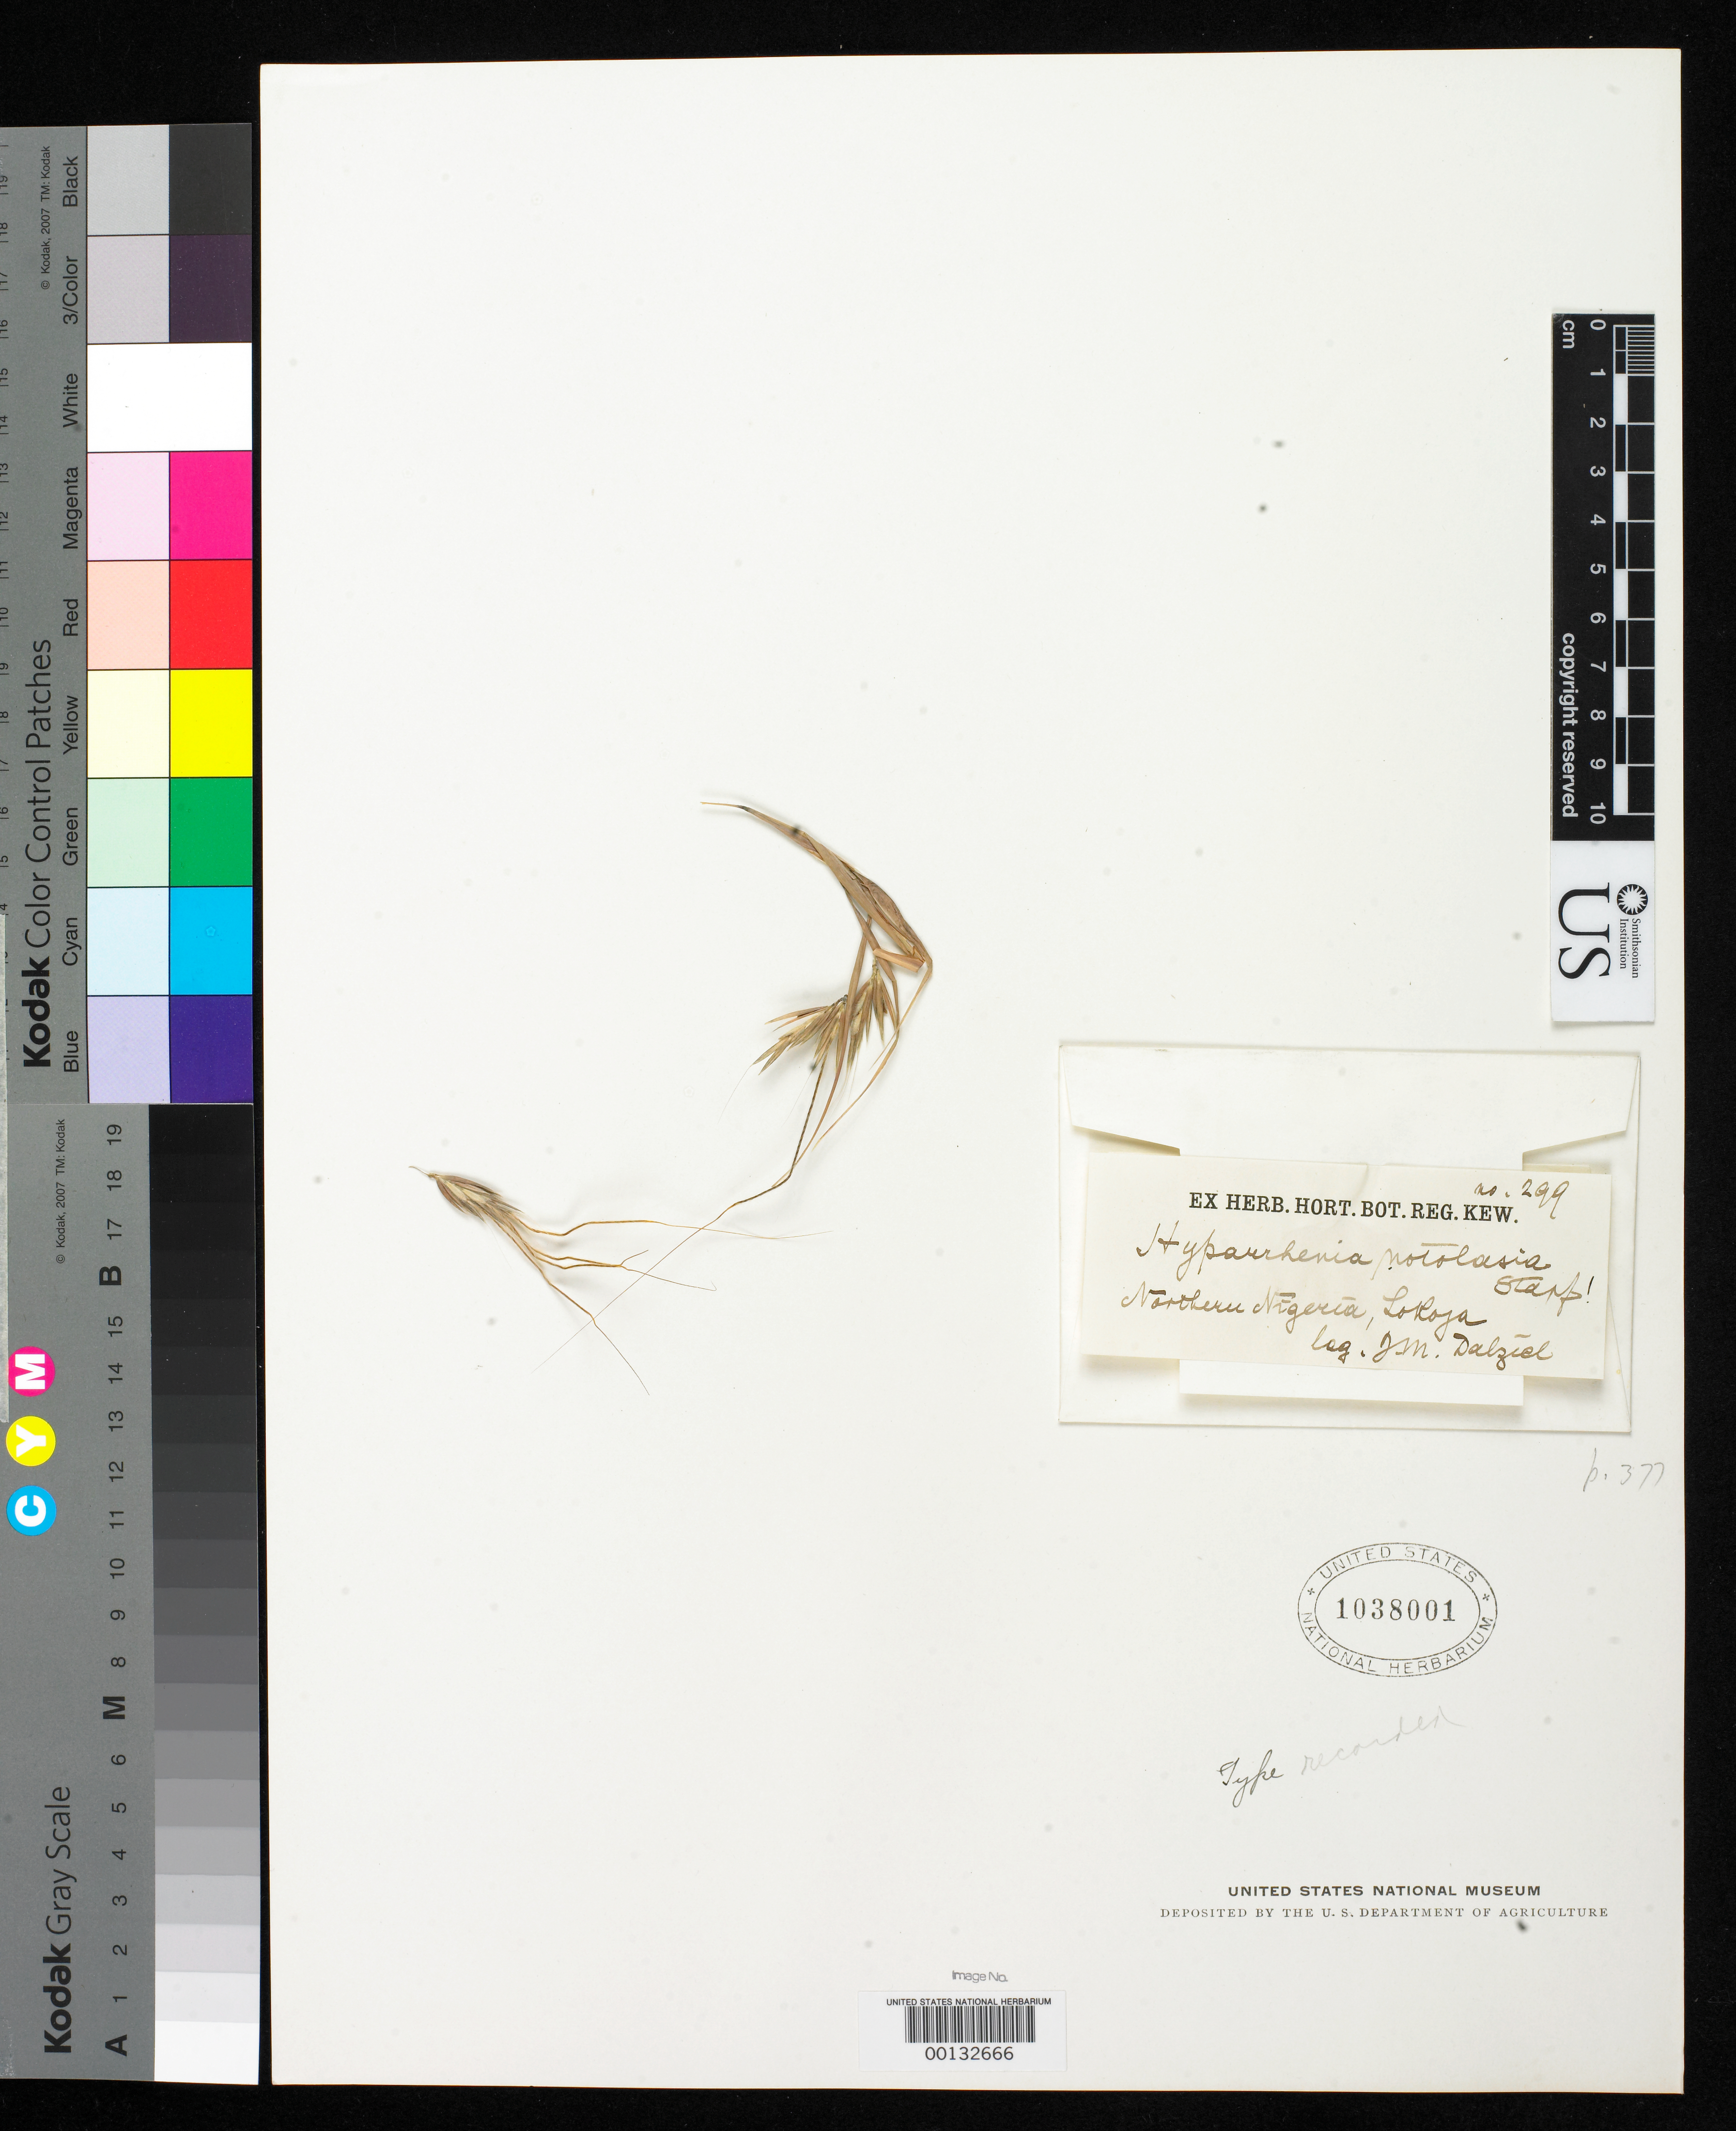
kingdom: Plantae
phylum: Tracheophyta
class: Liliopsida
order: Poales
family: Poaceae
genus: Hyparrhenia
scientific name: Hyparrhenia notolasia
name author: Stapf in Prain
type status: Type Fragment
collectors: J. Dalziel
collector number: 299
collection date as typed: Oct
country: Nigeria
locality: Lokoja.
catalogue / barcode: US 1038001